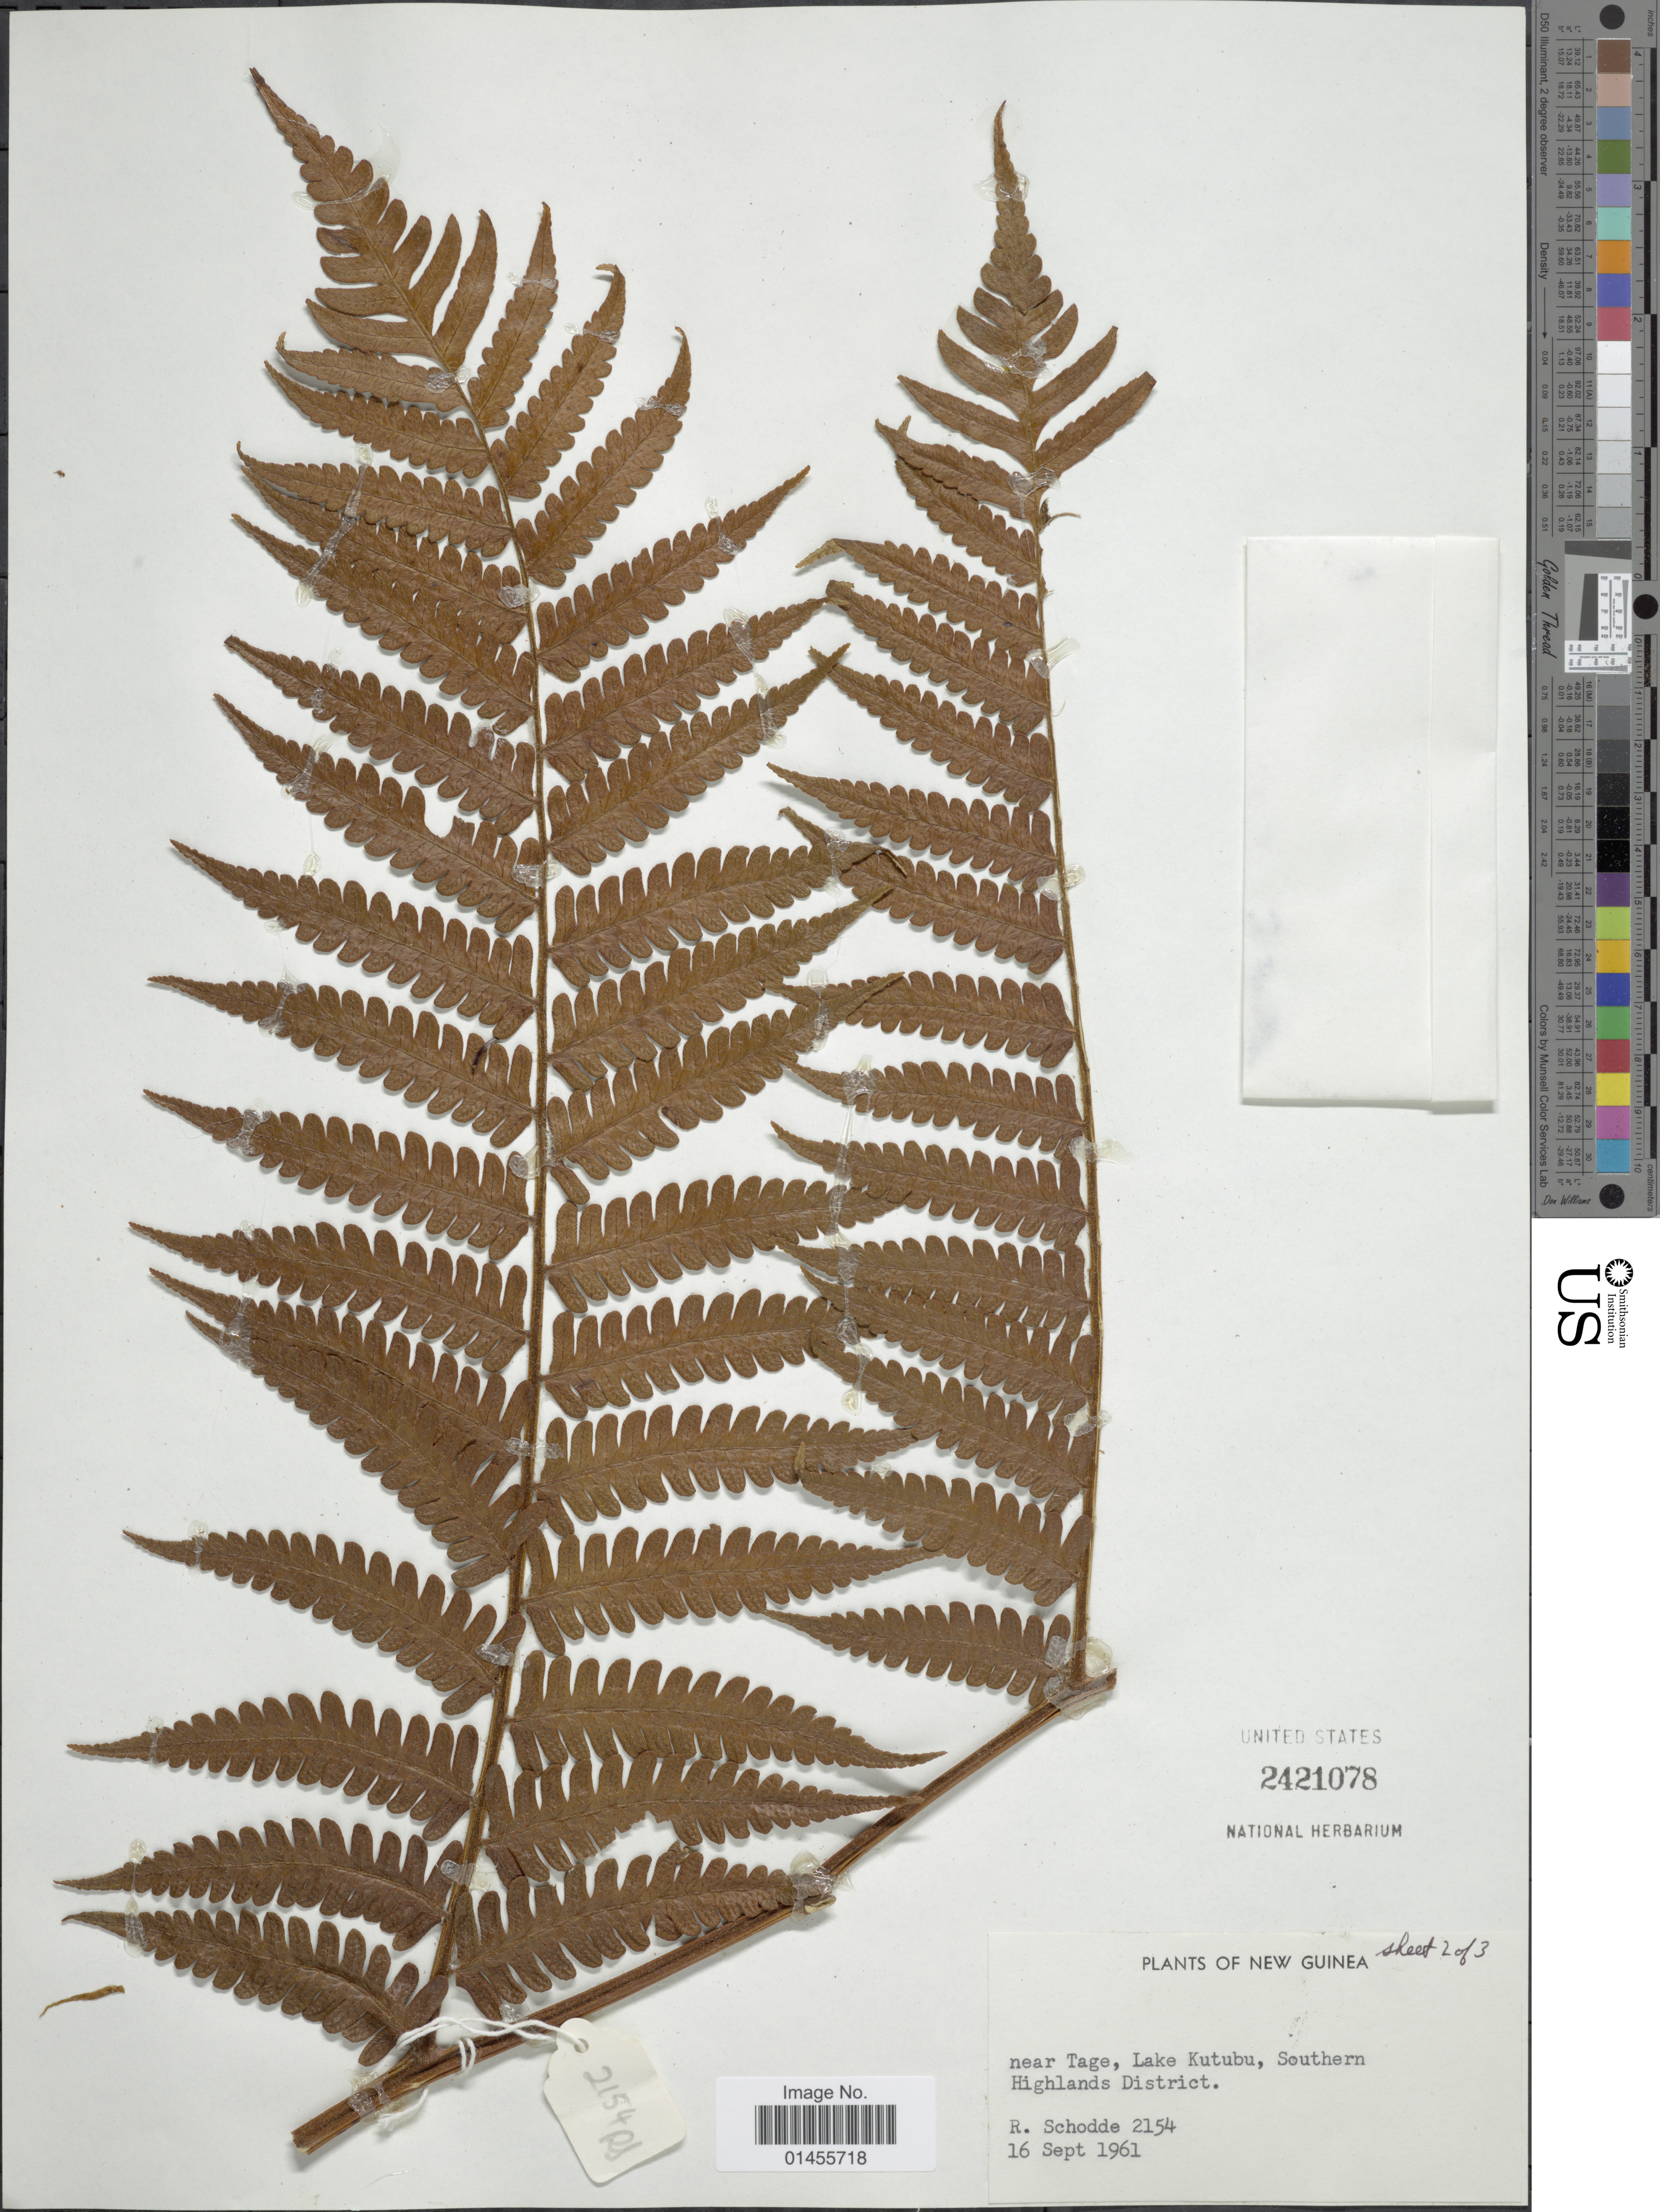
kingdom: Plantae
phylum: Tracheophyta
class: Polypodiopsida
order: Cyatheales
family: Cyatheaceae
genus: Alsophila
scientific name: Alsophila sp.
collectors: R. Schodde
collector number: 2154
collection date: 1961-09-16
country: Papua New Guinea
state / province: Southern Highlands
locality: New Guinea, near Tage, lake Kutubu, Southern Highlands District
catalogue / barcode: US 2421078